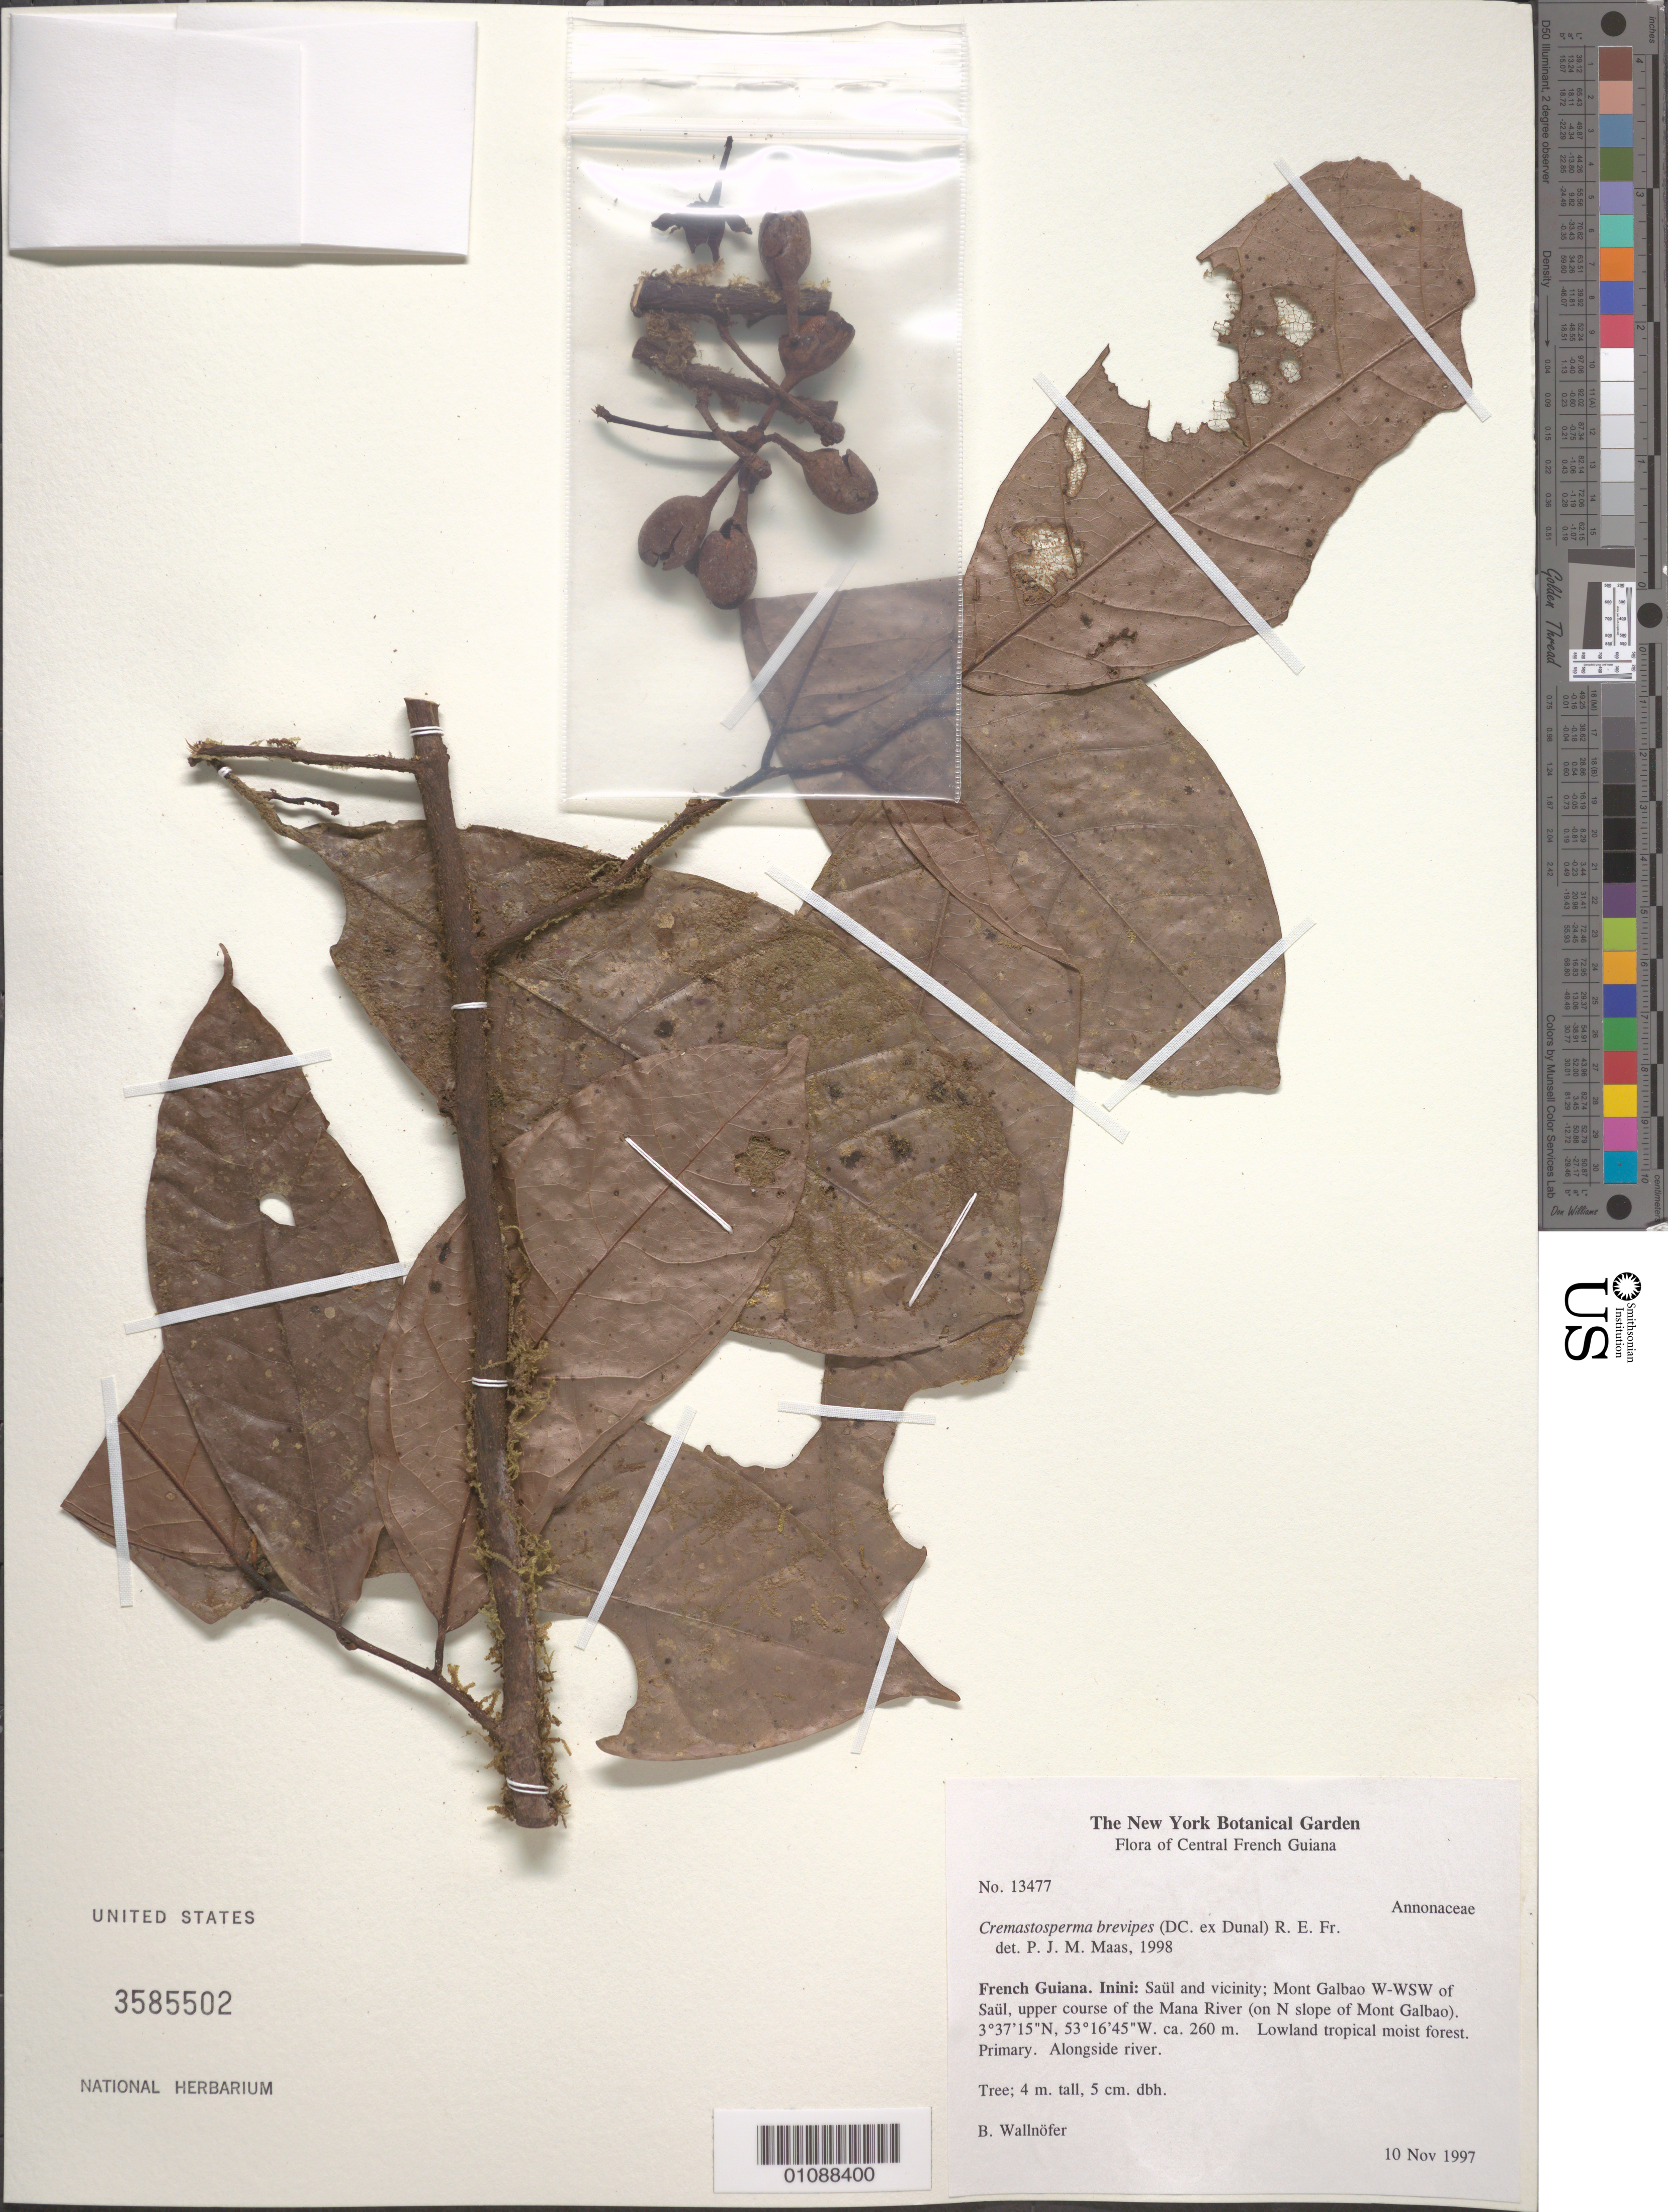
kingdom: Plantae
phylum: Tracheophyta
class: Magnoliopsida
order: Magnoliales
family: Annonaceae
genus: Cremastosperma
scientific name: Cremastosperma brevipes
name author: (DC. ex Dunal) R.E. Fr.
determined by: Maas, Paul J. M.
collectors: B. Wallnöfer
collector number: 13477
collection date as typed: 10-Nov-97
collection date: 1997-11-10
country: French Guiana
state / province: Saint-Laurent-du-Maroni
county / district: Saül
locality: Inini: Saül and vicinity, Mont Galbao W-WSW of Saül, upper course of Mana River (on N slope of Mont Galbao)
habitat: Lowland tropical moist forest. Primary. Alongside river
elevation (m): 260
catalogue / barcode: US 3585502